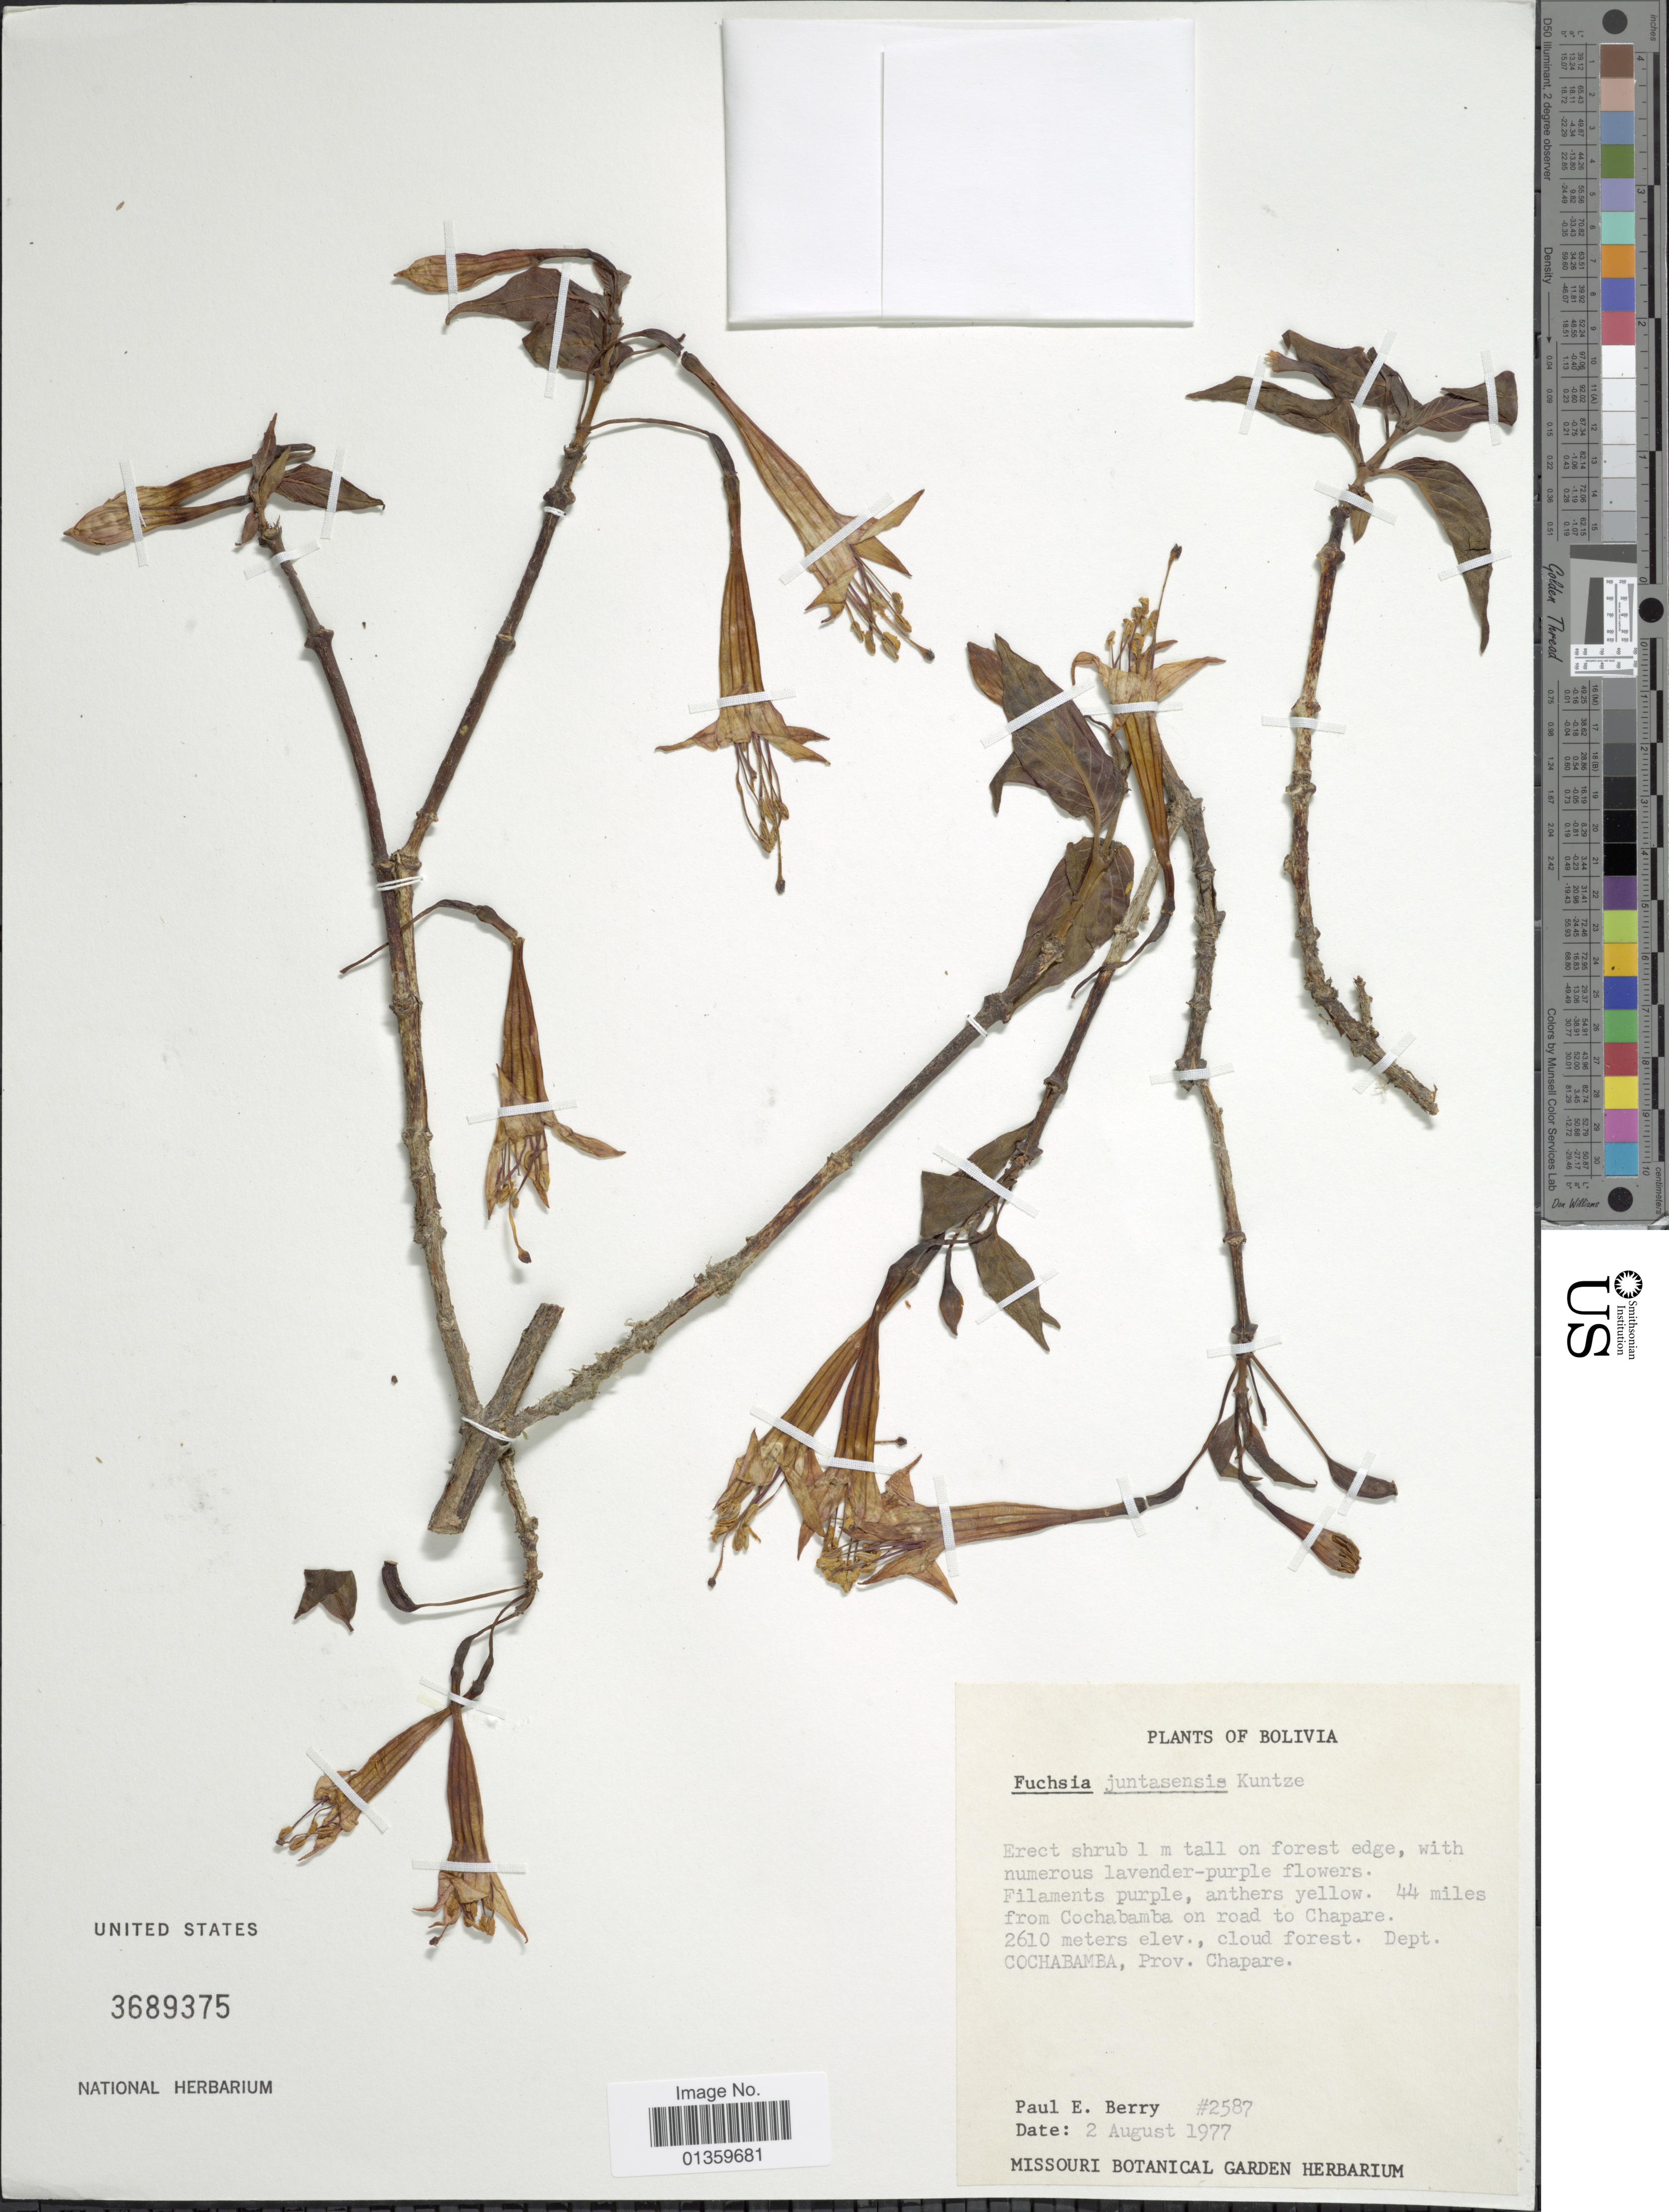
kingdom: Plantae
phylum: Tracheophyta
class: Magnoliopsida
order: Myrtales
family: Onagraceae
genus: Fuchsia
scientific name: Fuchsia juntasensis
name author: Kuntze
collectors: P. E. Berry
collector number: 2587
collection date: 1977-08-02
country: Bolivia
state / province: Cochabamba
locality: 44 miles from Cochabamba on road to Chapare. Prov. Chapare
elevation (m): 2610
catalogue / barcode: US 3689375